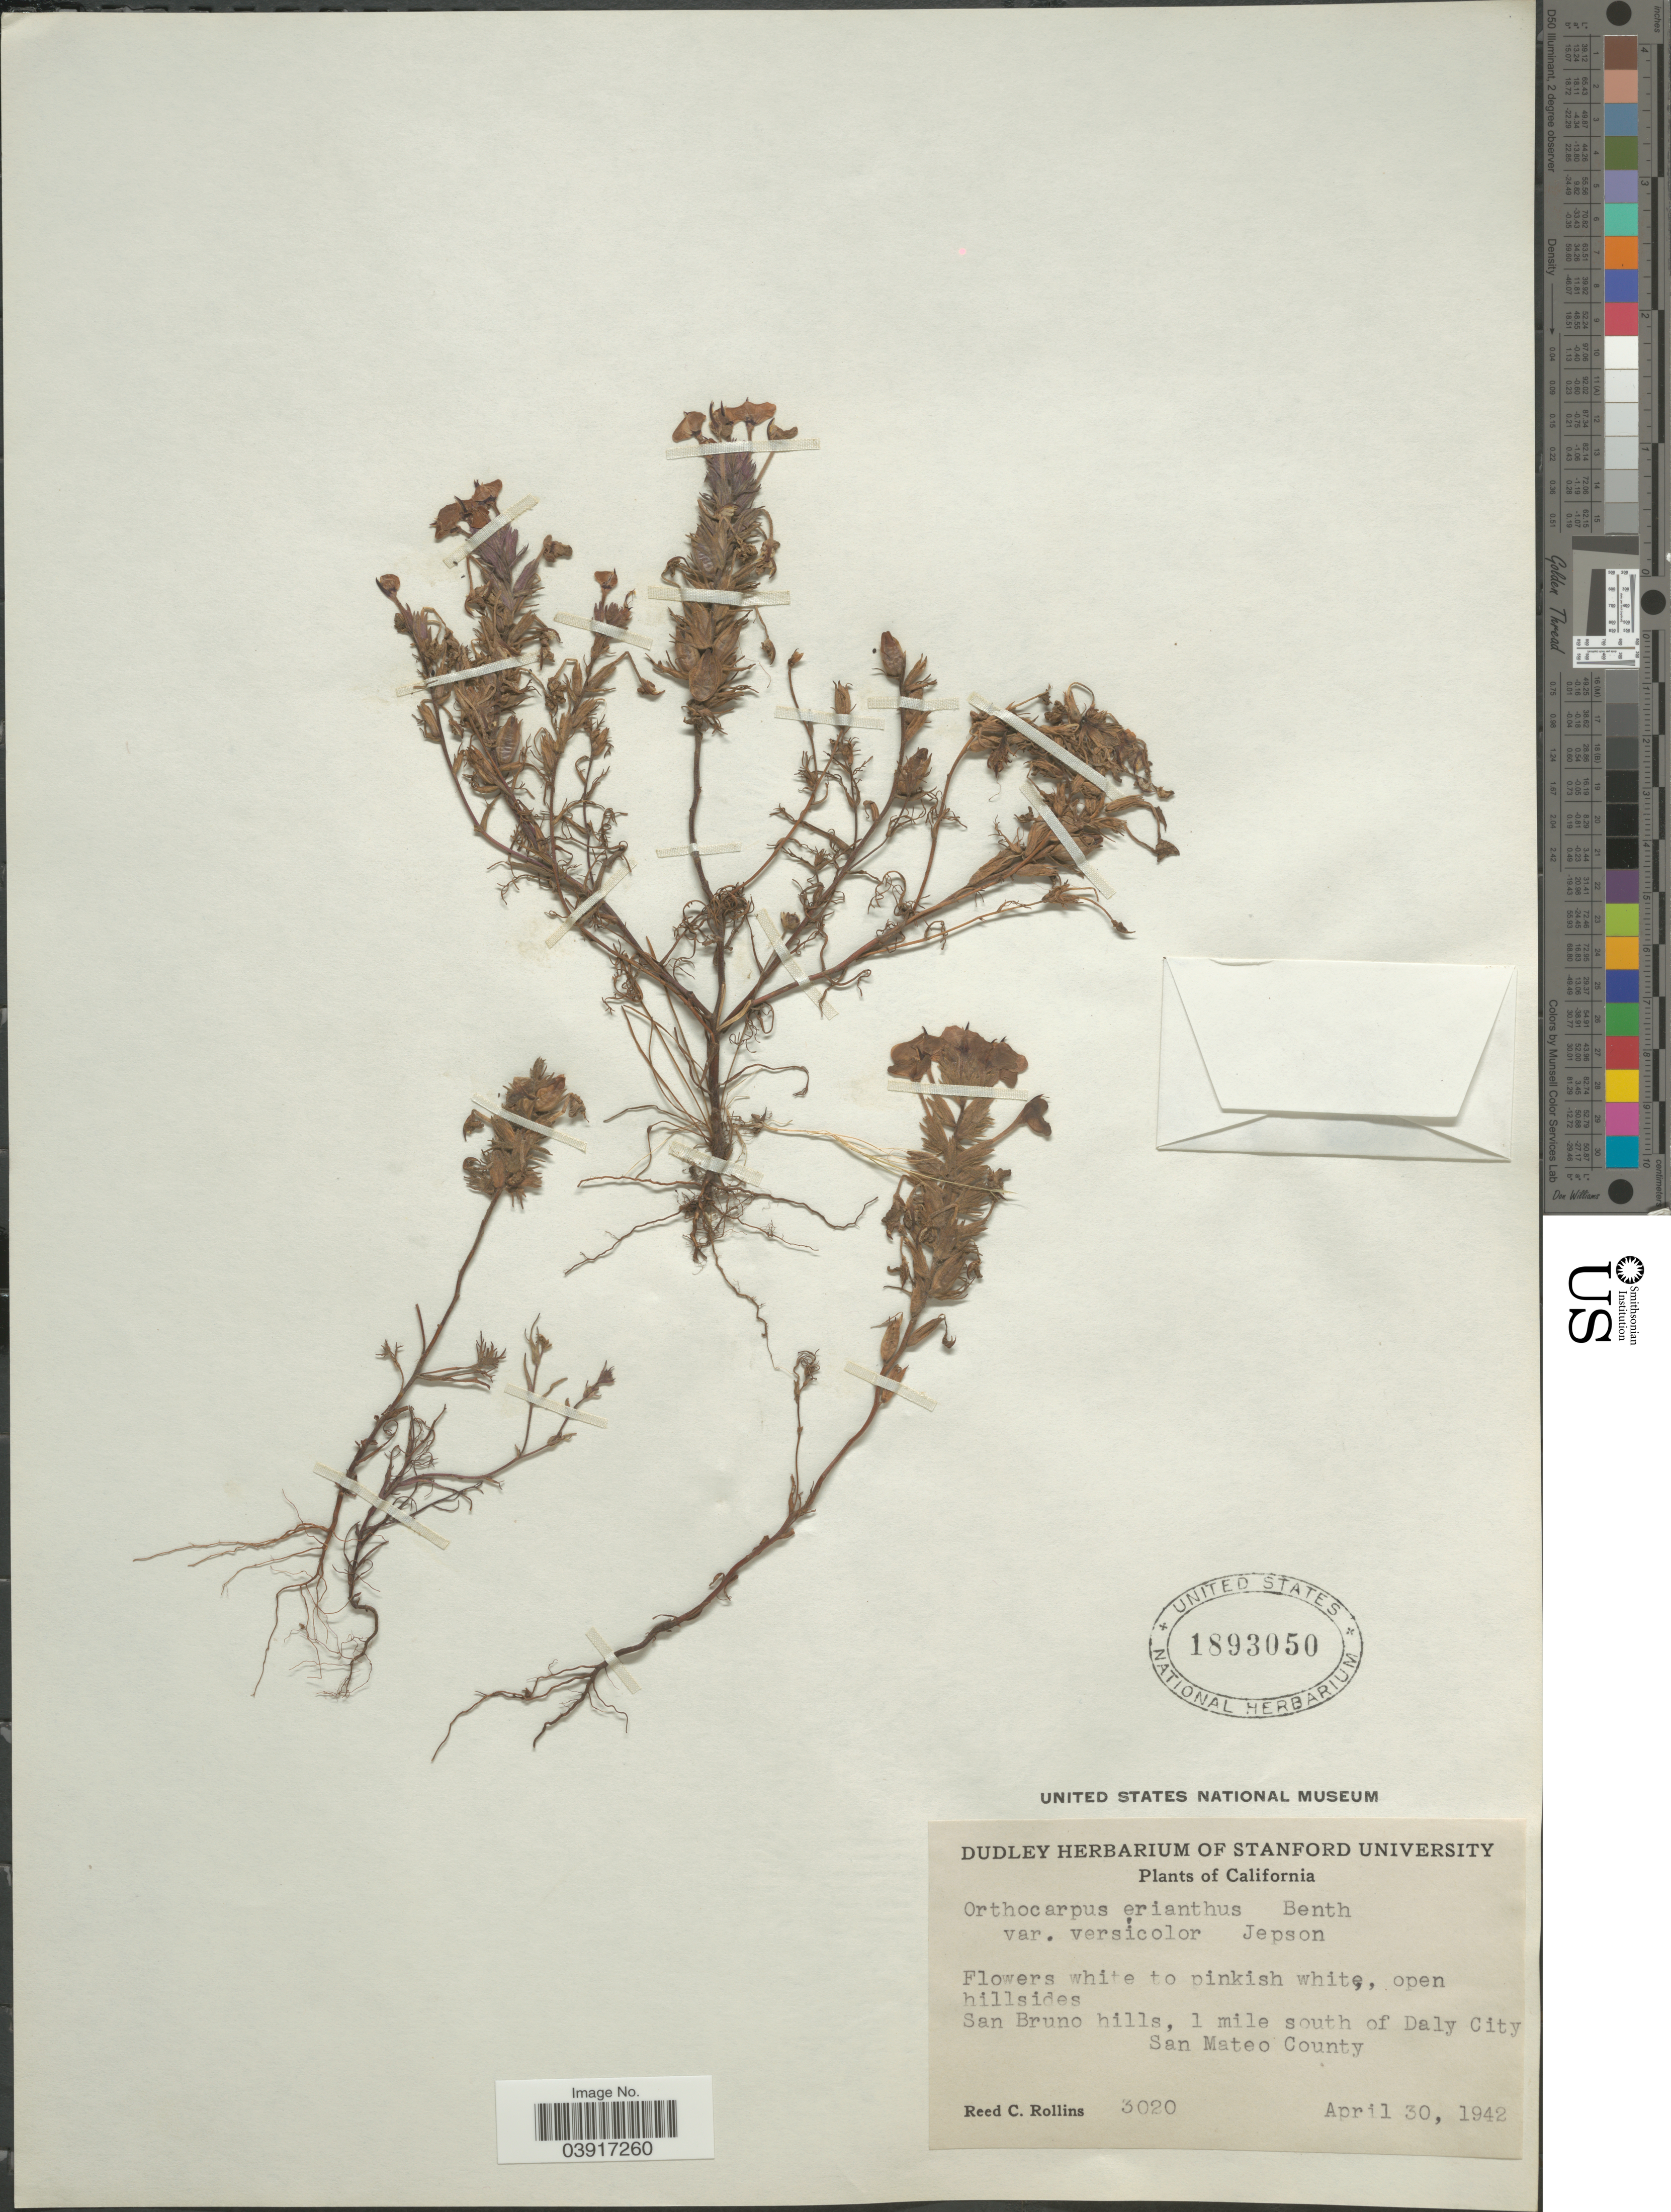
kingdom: Plantae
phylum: Tracheophyta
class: Magnoliopsida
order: Lamiales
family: Orobanchaceae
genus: Orthocarpus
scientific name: Orthocarpus erianthus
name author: Benth.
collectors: R. C. Rollins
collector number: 3020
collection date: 1942-04-30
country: United States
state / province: California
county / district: San Mateo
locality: San Bruno hills, 1 mile south of Daly City. San Mateo County.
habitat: open hillsides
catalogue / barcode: US 1893050